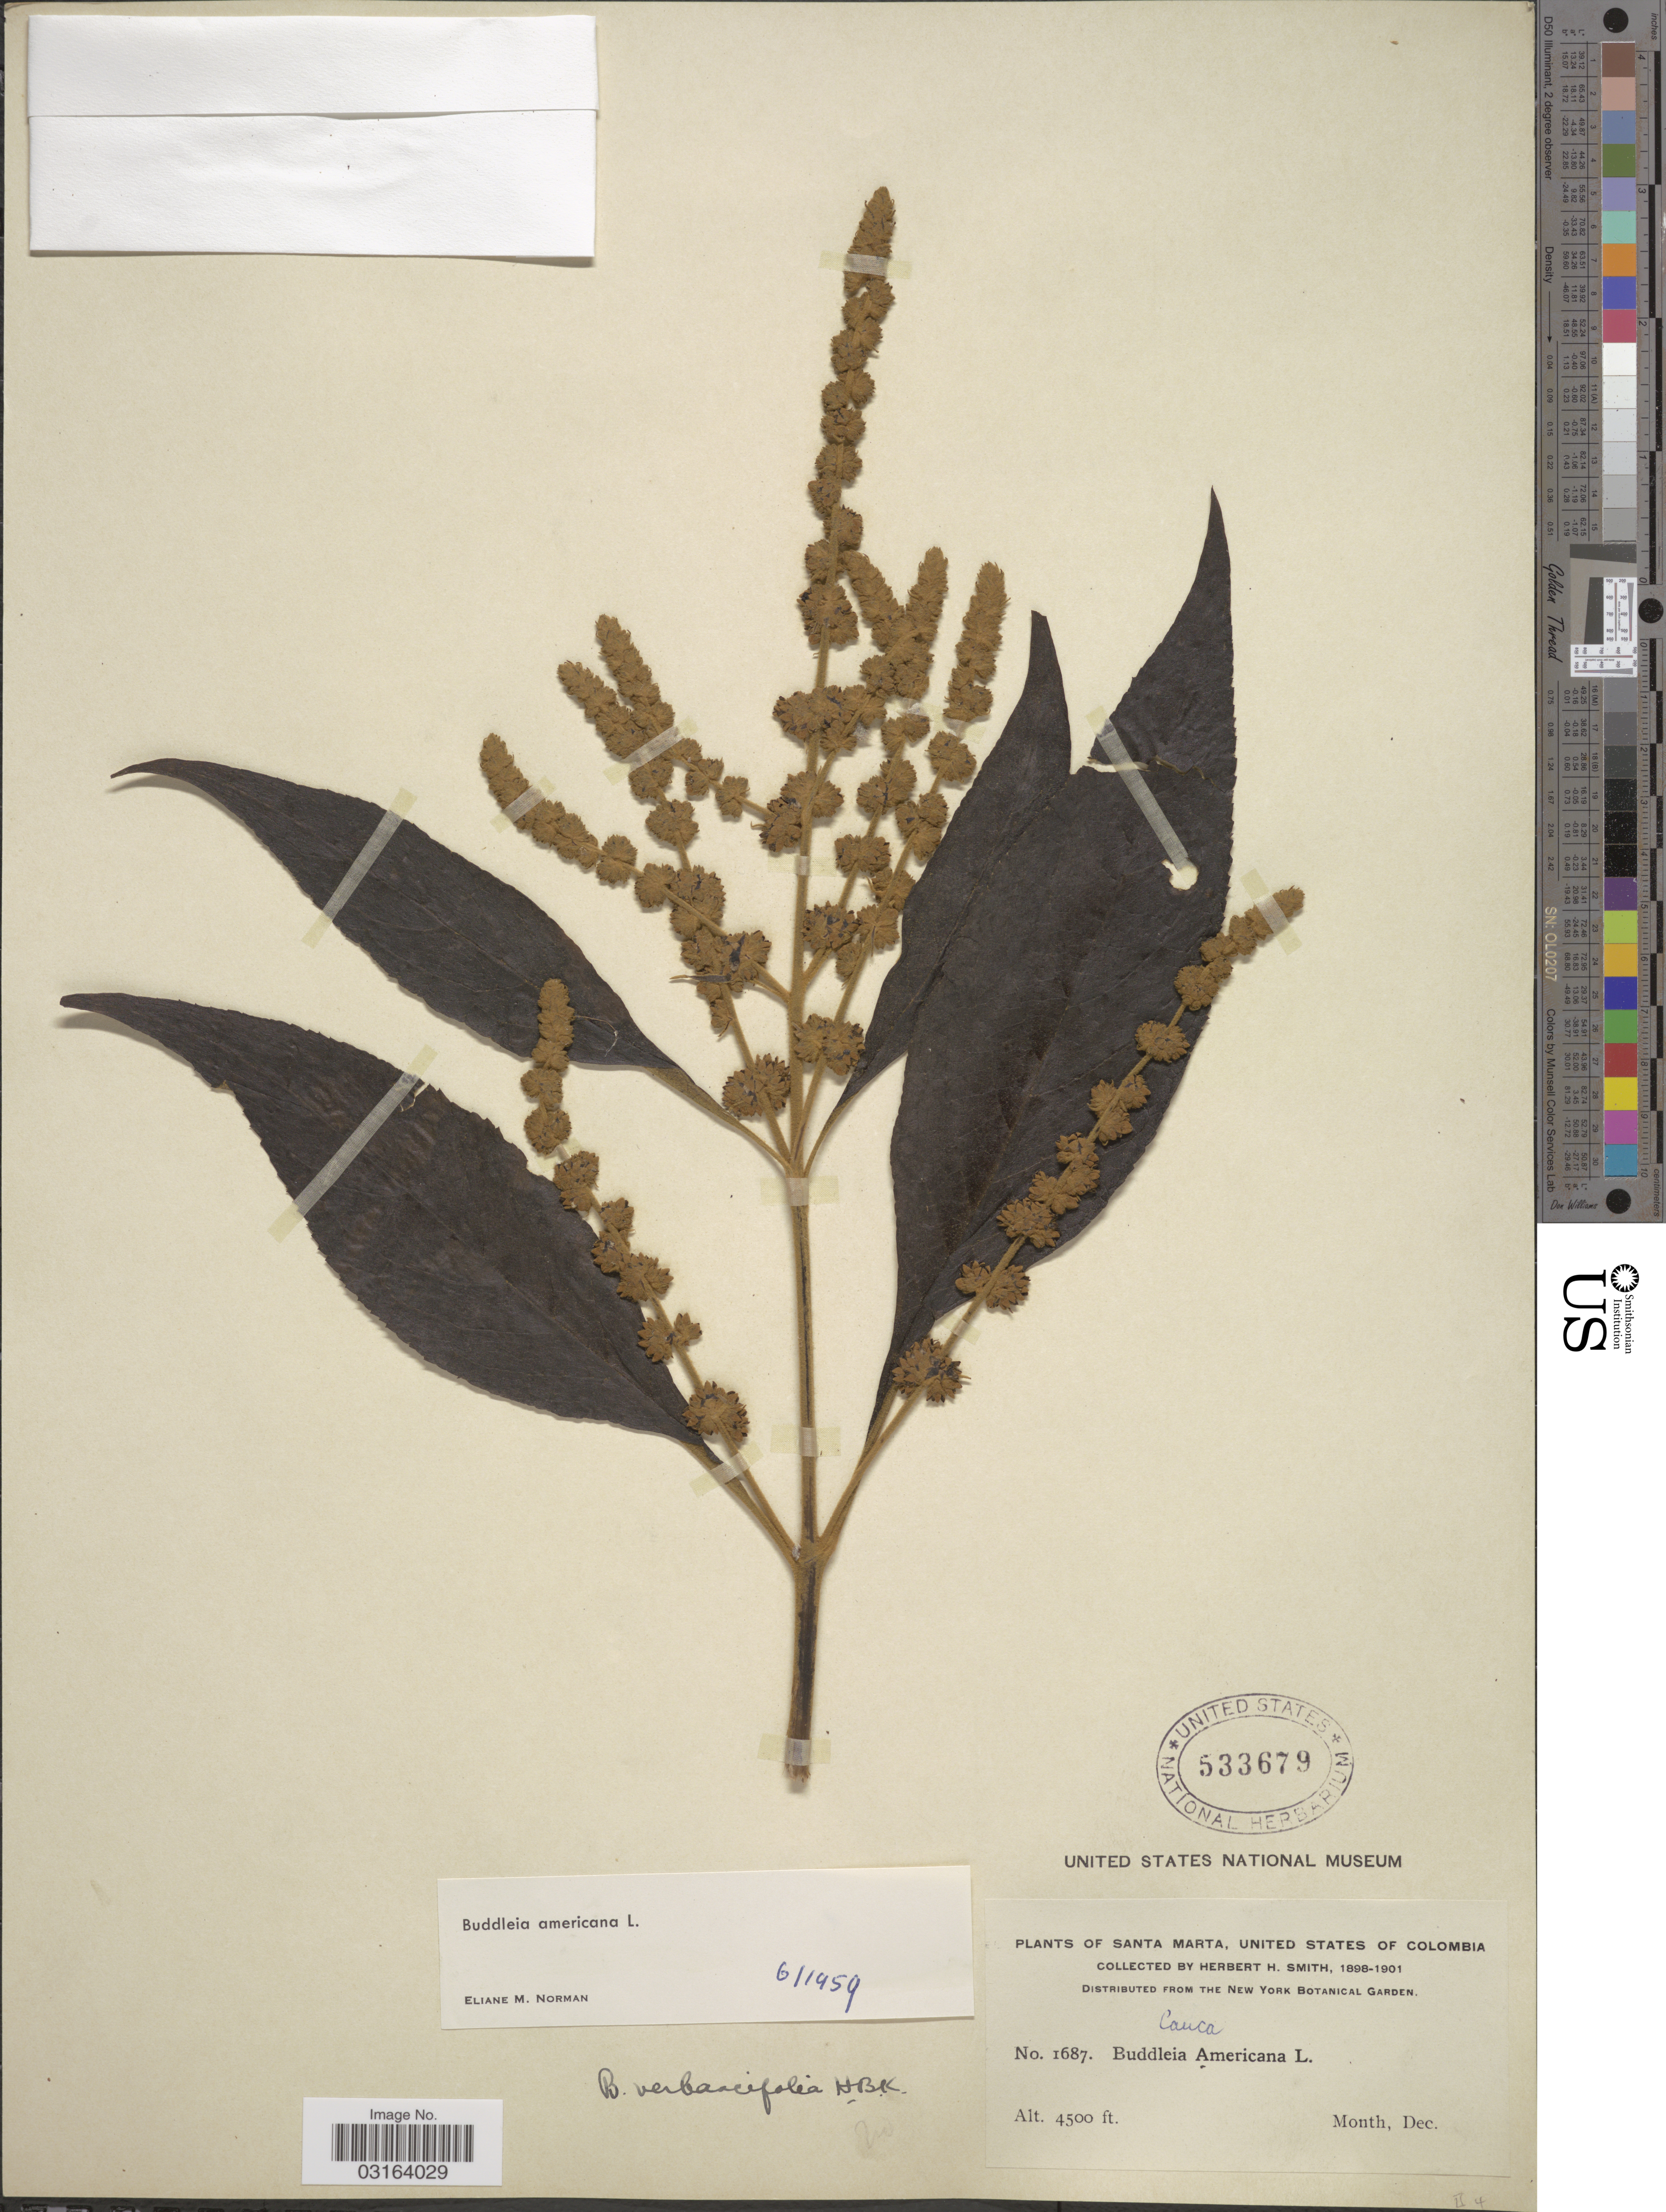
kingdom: Plantae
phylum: Tracheophyta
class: Magnoliopsida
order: Lamiales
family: Scrophulariaceae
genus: Buddleja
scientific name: Buddleja americana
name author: L.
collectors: Herbert H. Smith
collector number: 1687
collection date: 1898-12/1901-12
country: Colombia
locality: Santa Marta.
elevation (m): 1372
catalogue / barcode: US 533679